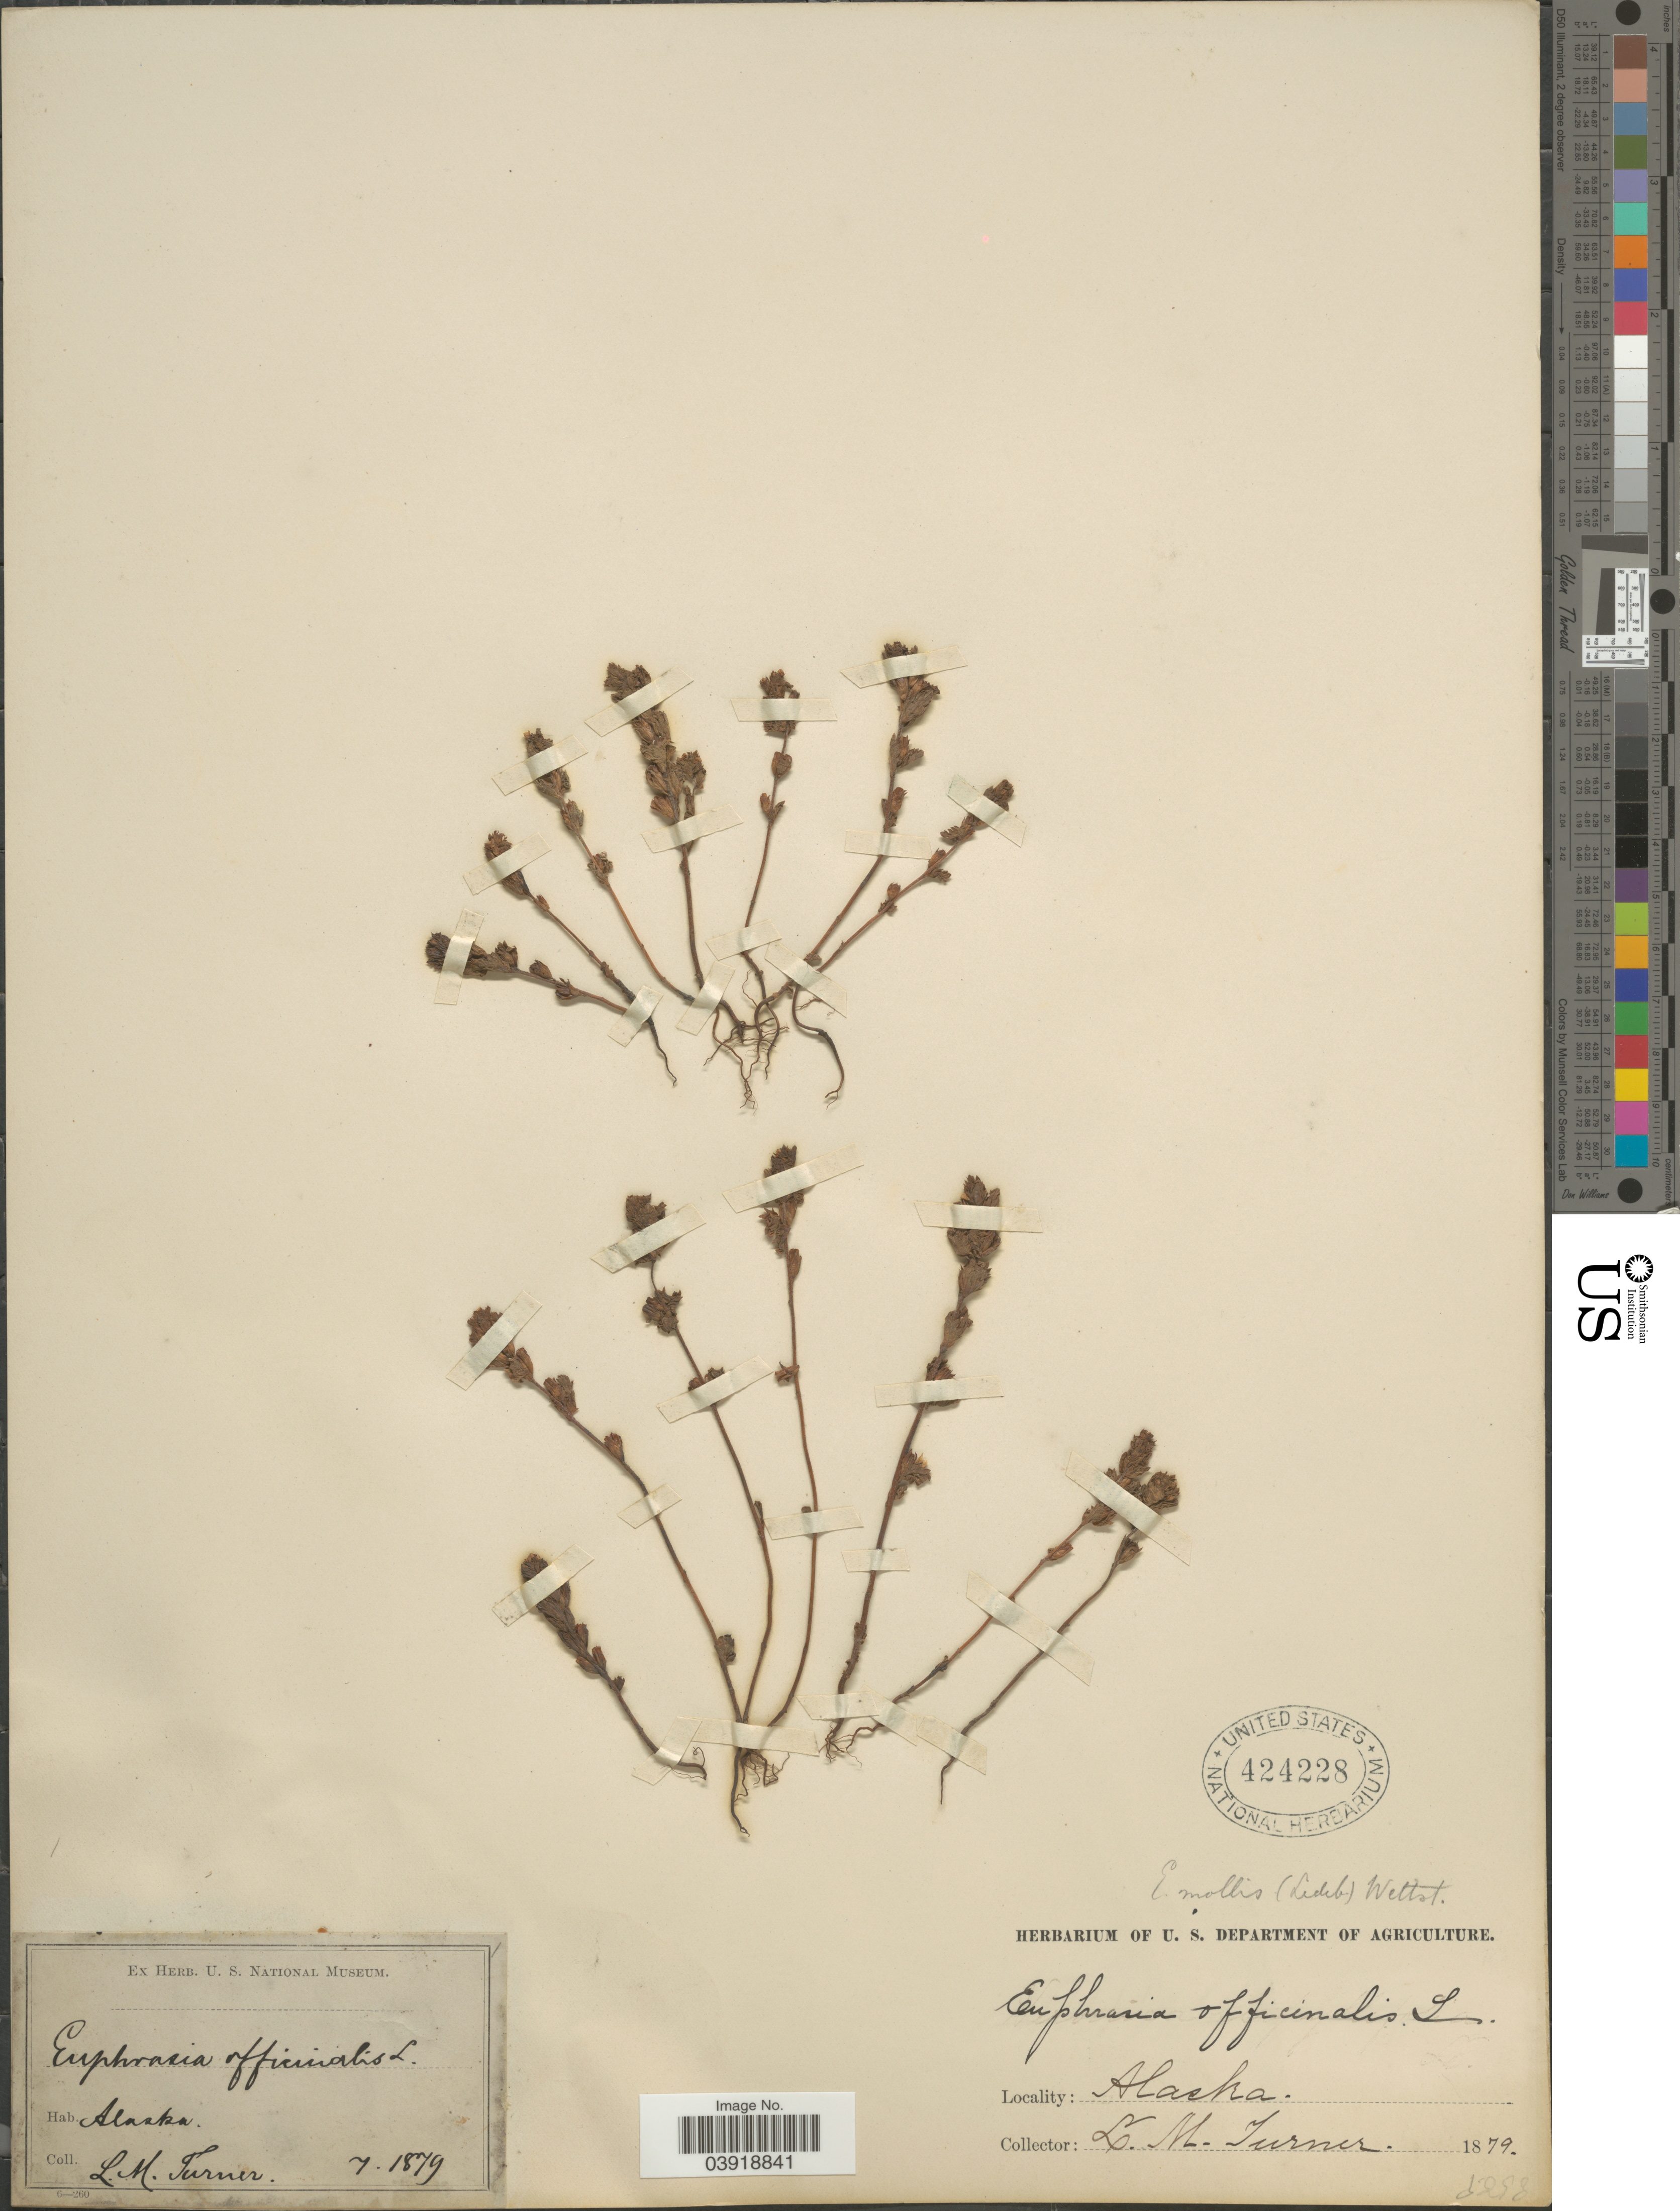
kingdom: Plantae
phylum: Tracheophyta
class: Magnoliopsida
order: Lamiales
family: Orobanchaceae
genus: Euphrasia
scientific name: Euphrasia mollis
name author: (Ledeb.) Wettst.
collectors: L. M. Turner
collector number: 5293*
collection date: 1879-07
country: United States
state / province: Alaska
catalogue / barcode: US 424228